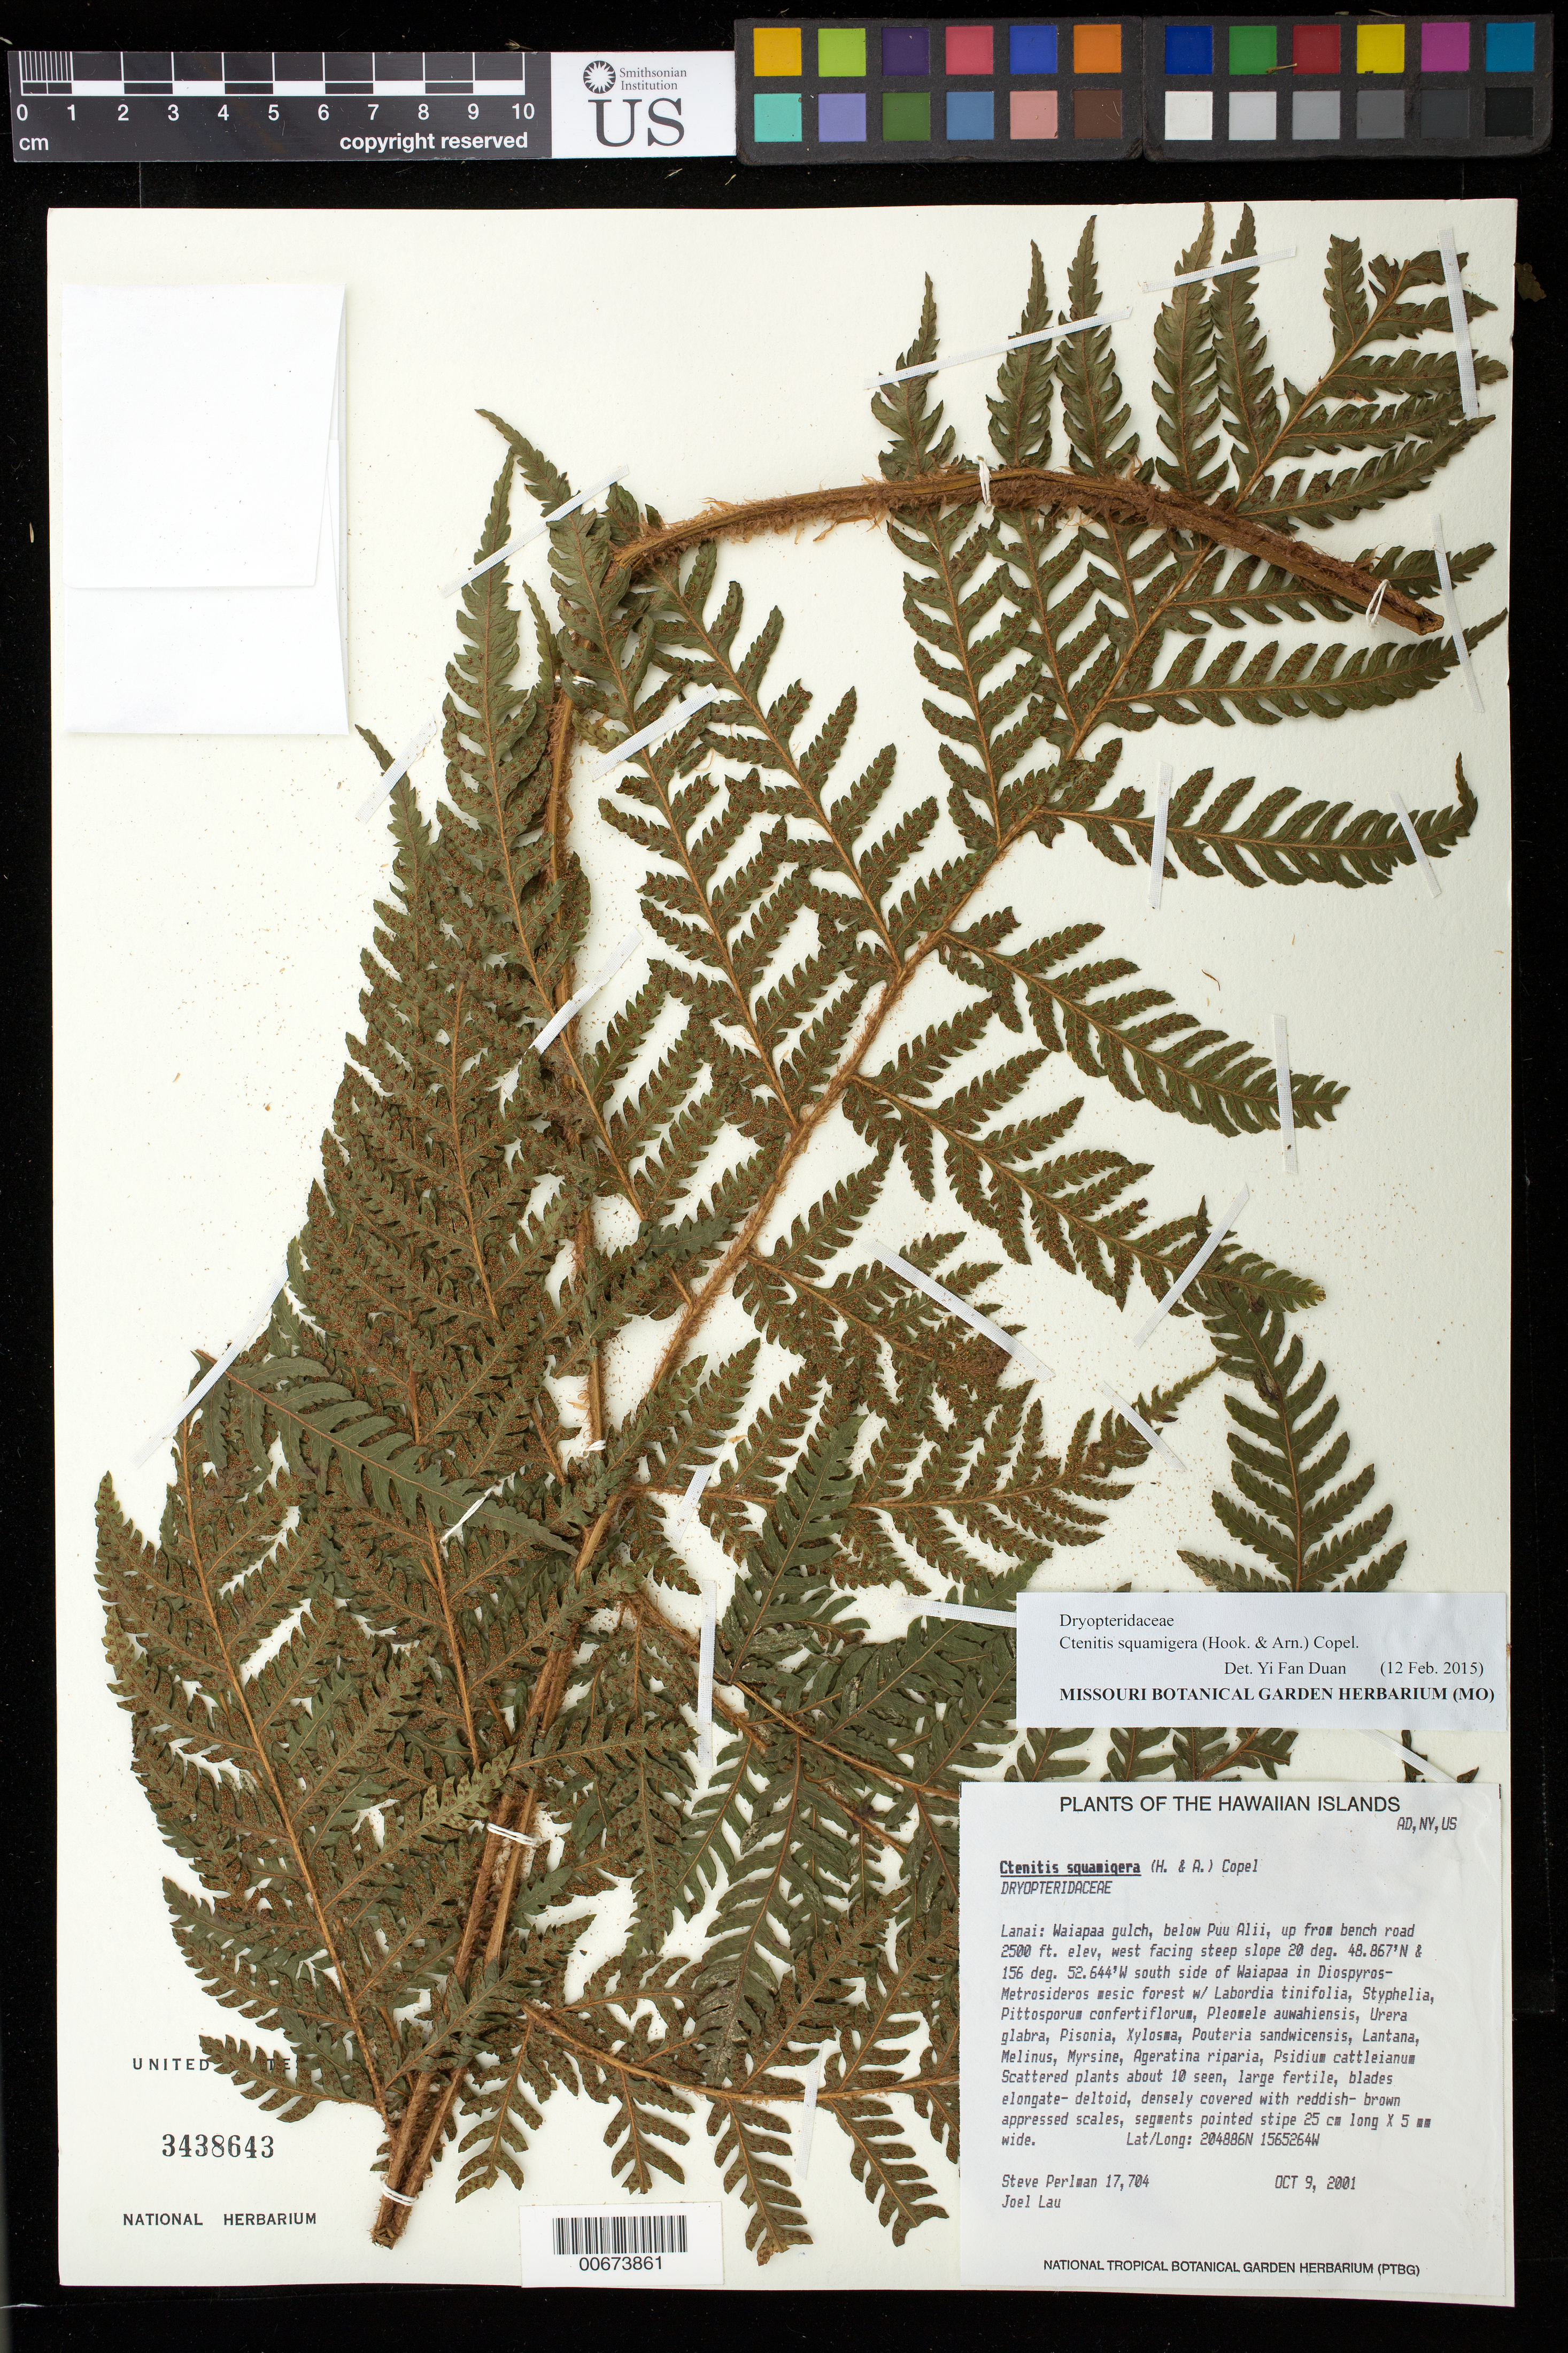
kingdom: Plantae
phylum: Tracheophyta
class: Polypodiopsida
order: Polypodiales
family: Dryopteridaceae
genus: Ctenitis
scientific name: Ctenitis squamigera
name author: (Hook. & Arn.) Copel.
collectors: S. P. Perlman & J. Lau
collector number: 17704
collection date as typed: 9 Oct 2001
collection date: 2001-10-09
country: United States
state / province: Hawaii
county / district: Maui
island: Lana'i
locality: Waiapaa gulch, below Puu Alii, up from bench road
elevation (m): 762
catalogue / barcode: US 3438643